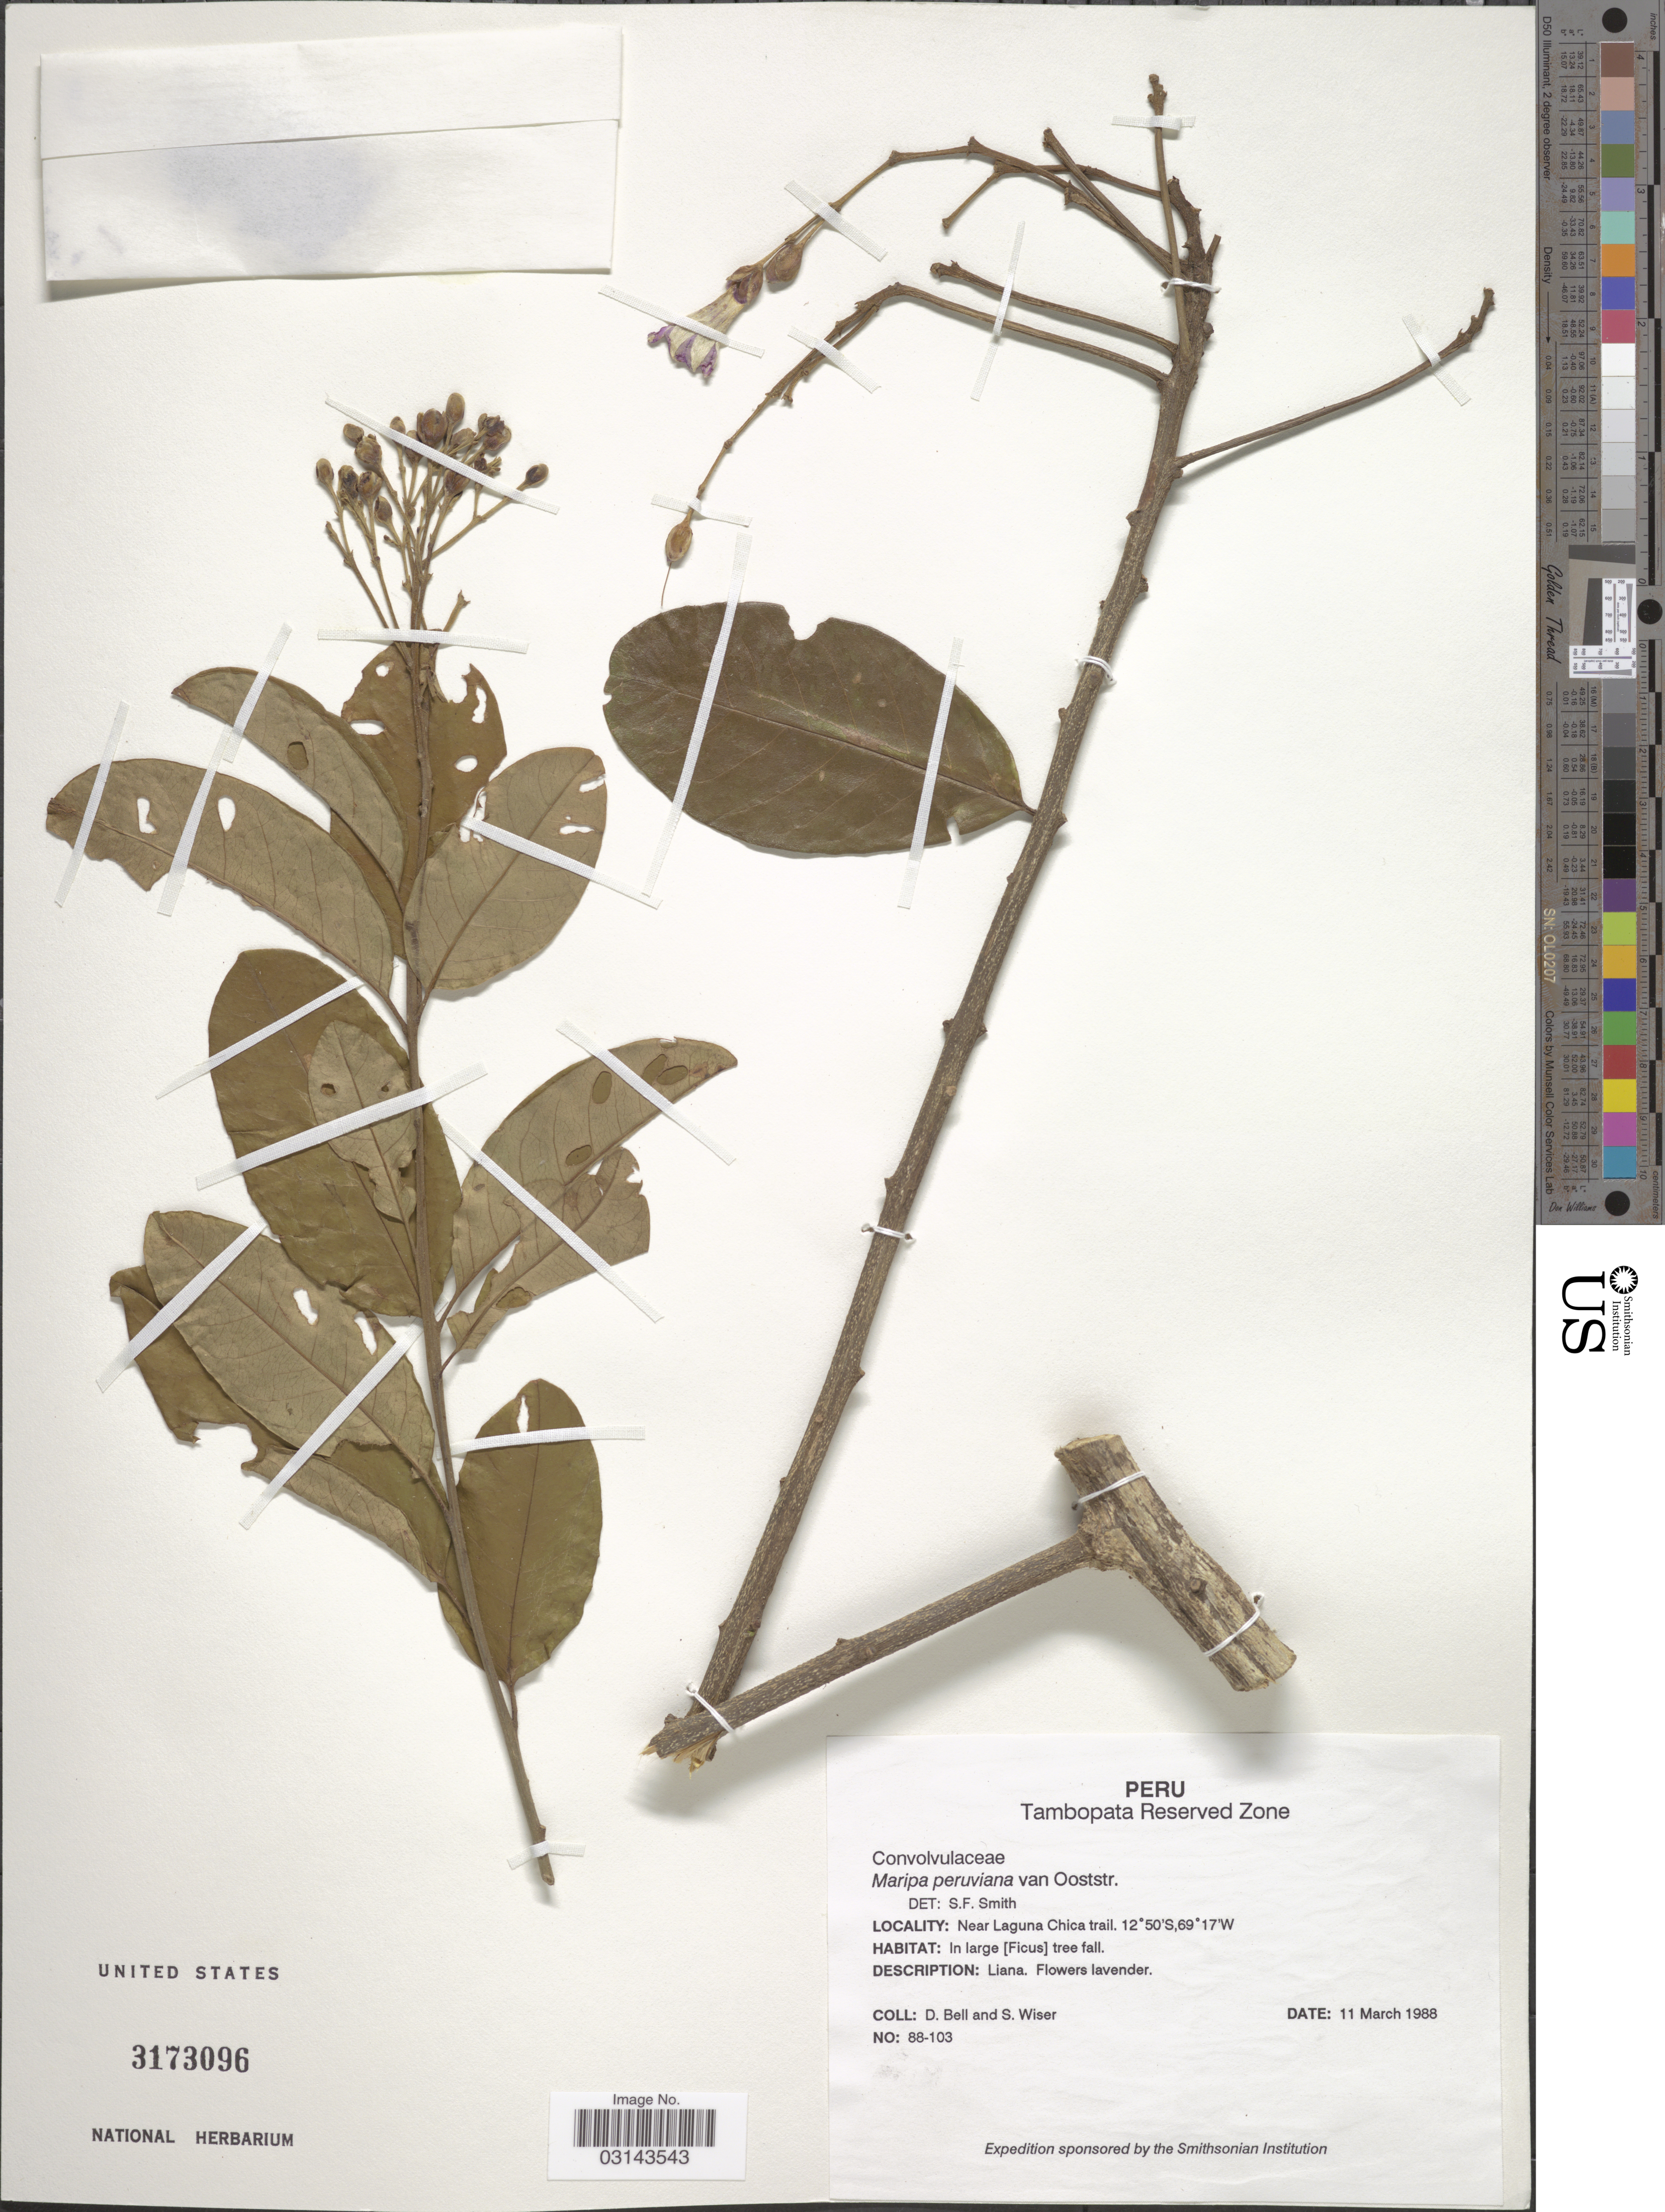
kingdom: Plantae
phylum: Tracheophyta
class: Magnoliopsida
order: Solanales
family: Convolvulaceae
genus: Maripa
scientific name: Maripa peruviana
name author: Ooststr.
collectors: D. A. Bell & S. Wiser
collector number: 88-103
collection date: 1988-03-11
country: Peru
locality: Tambopata Reserved Zone. Near Laguna Chica trail.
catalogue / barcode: US 3173096